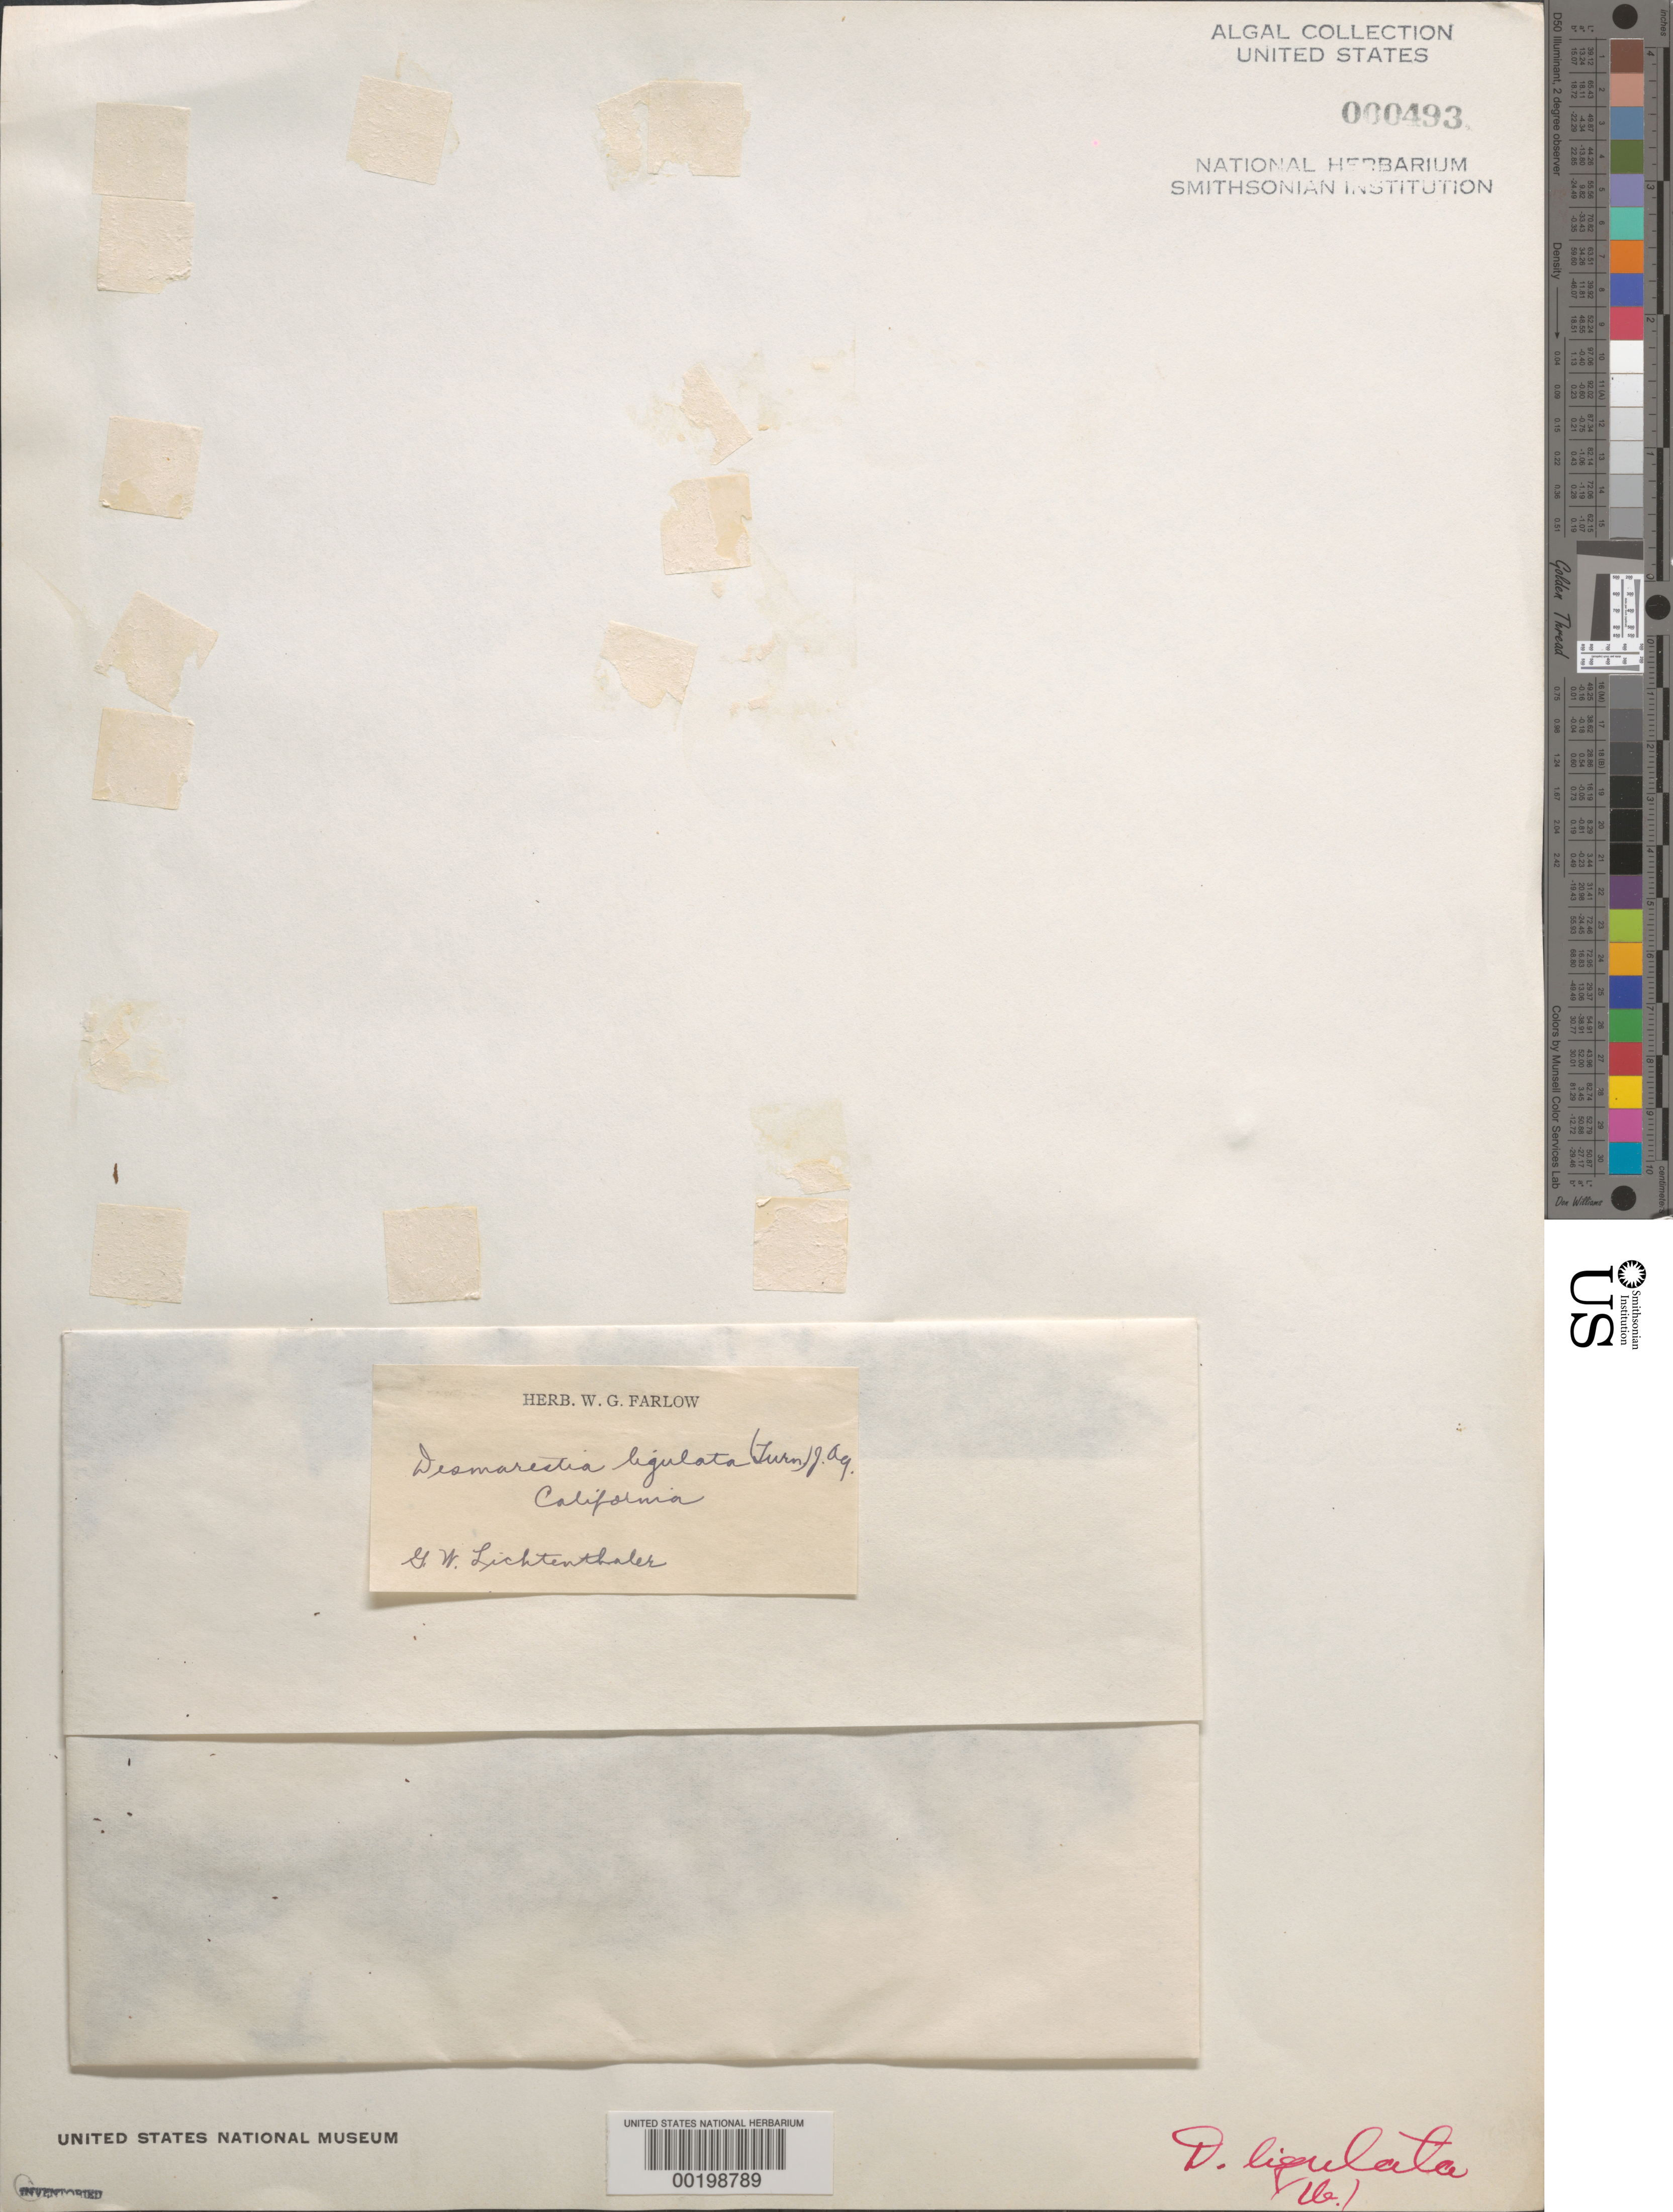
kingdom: Chromista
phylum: Ochrophyta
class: Phaeophyceae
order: Desmarestiales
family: Desmarestiaceae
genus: Desmarestia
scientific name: Desmarestia ligulata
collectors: G. Lichtenthaler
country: United States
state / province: California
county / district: San Diego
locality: False Bay, San Diego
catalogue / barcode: US 493